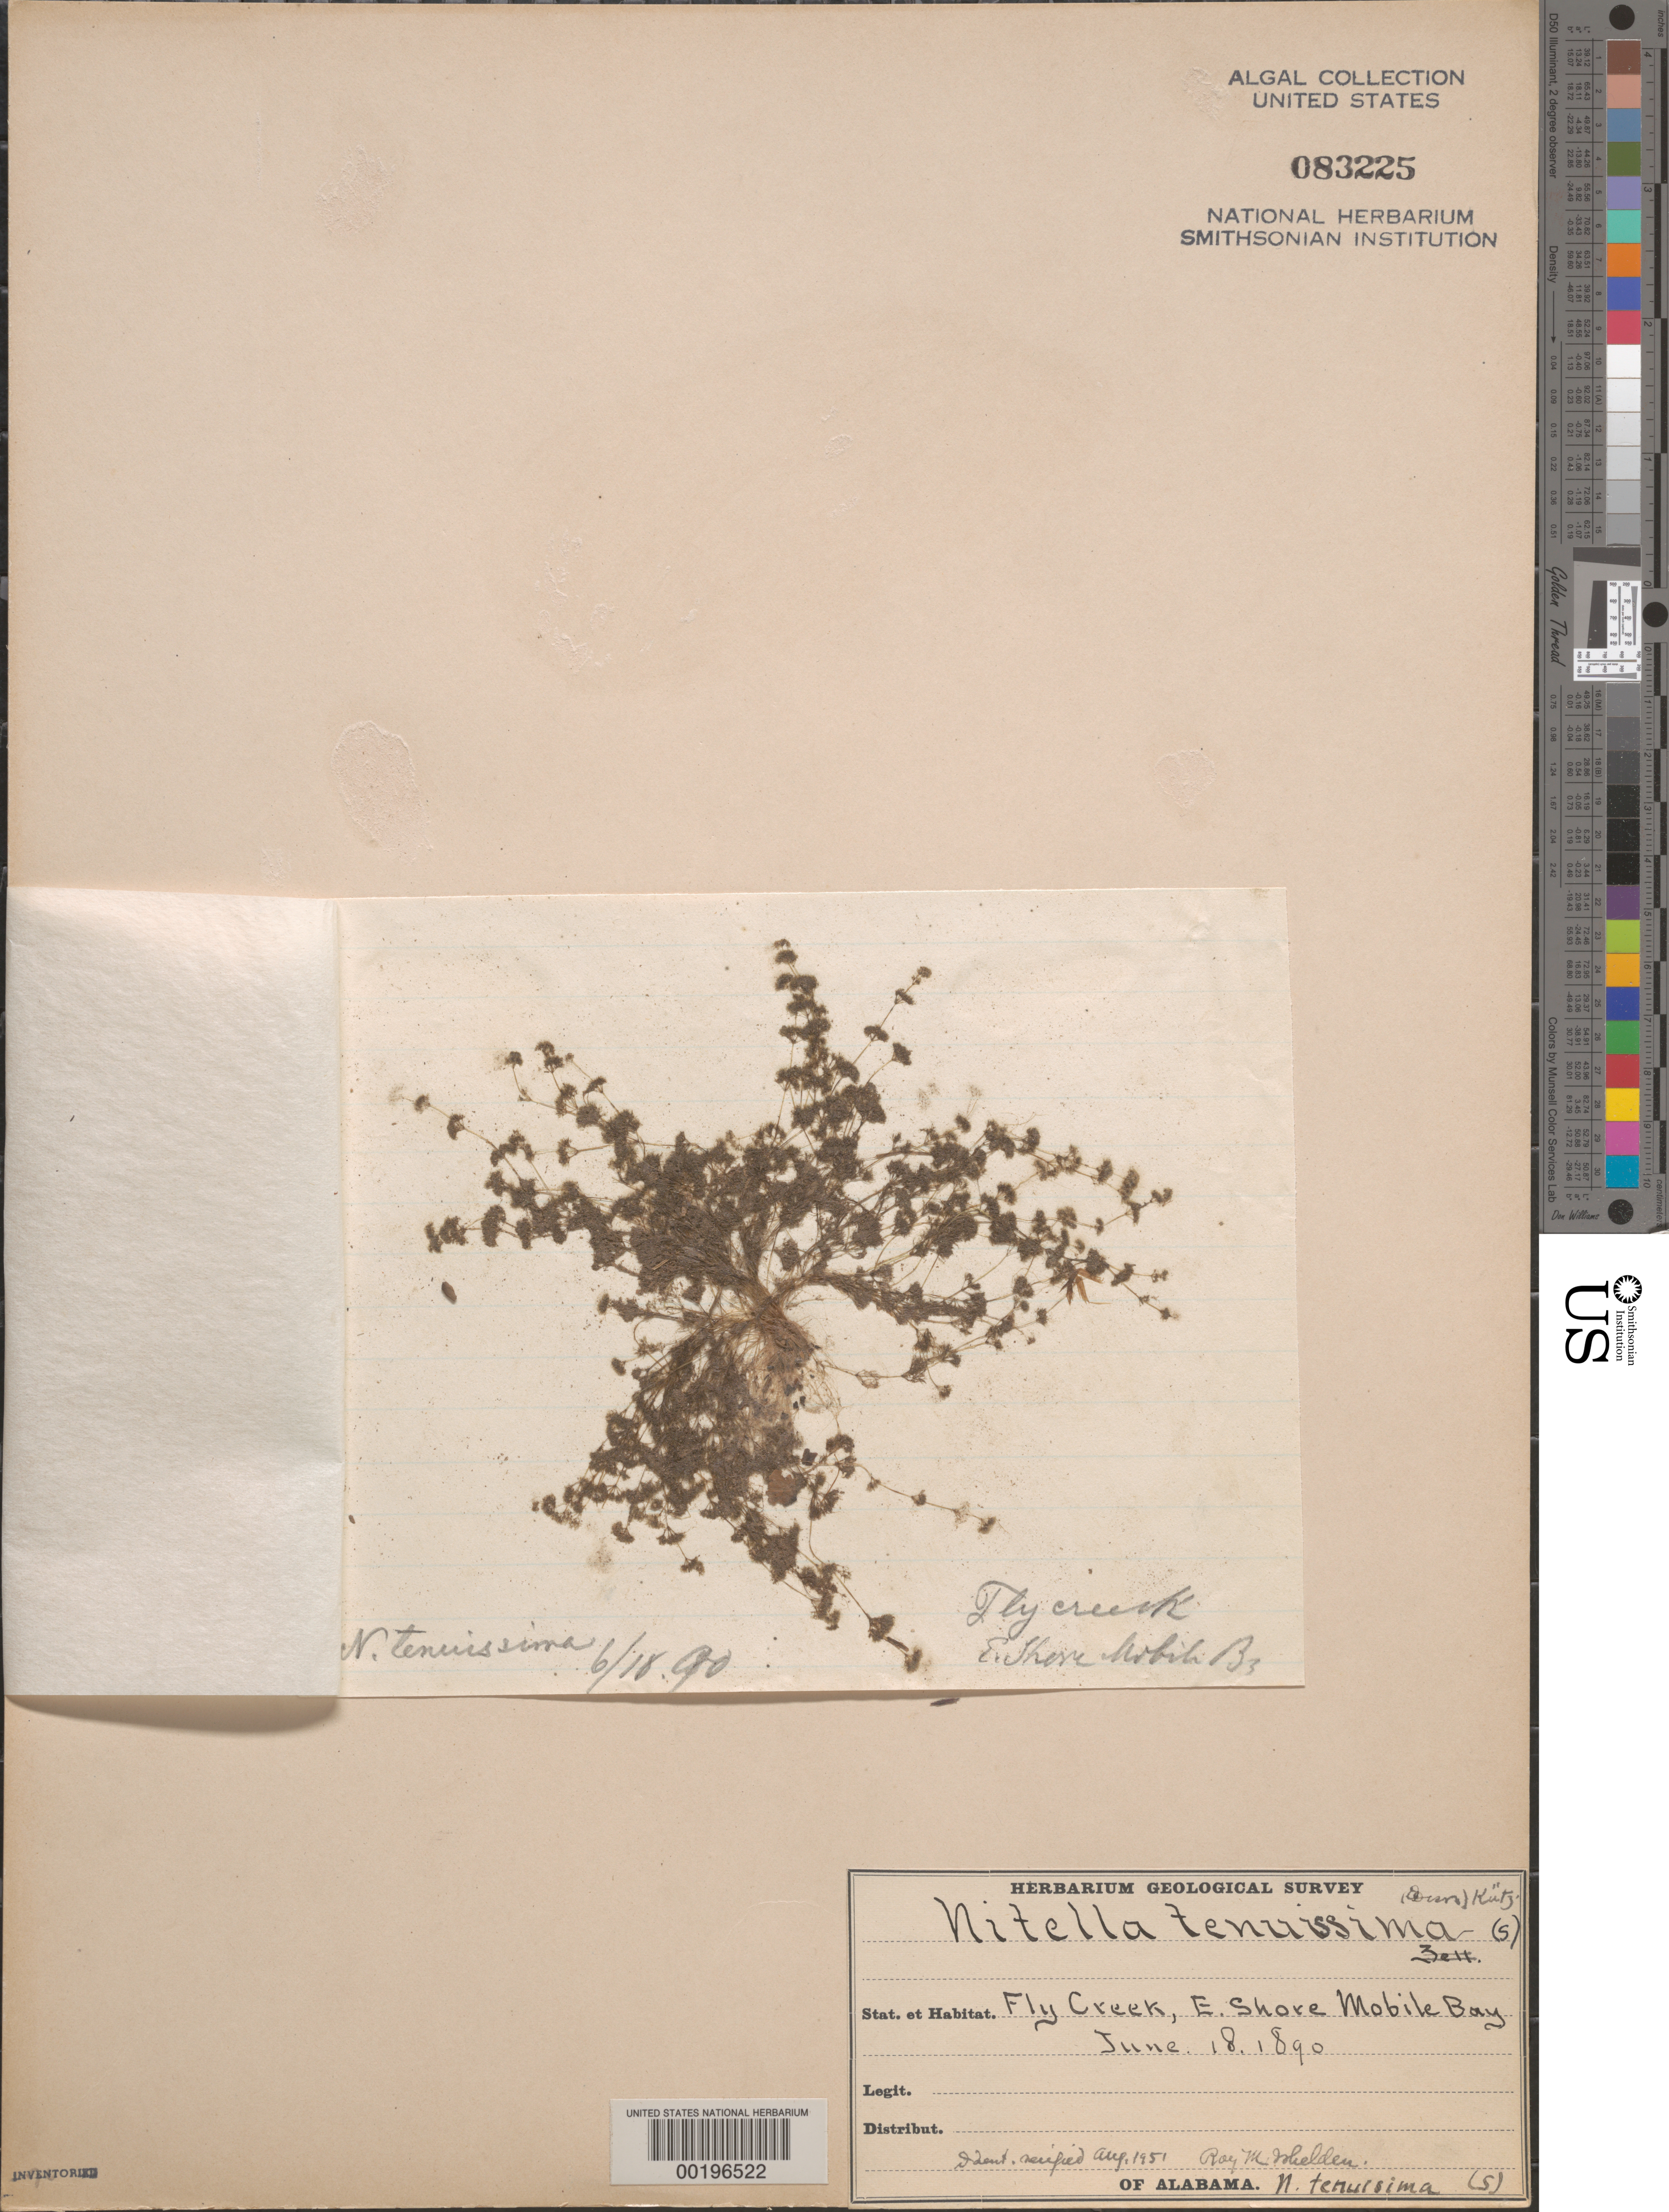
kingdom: Plantae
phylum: Charophyta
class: Charophyceae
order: Charales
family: Characeae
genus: Nitella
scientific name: Nitella tenuissima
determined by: Whelden, R. M.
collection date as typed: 18 Jun 1890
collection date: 1890-06-18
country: United States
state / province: Alabama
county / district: Baldwin County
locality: Fly Creek, Mobile Bay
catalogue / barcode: US 83225